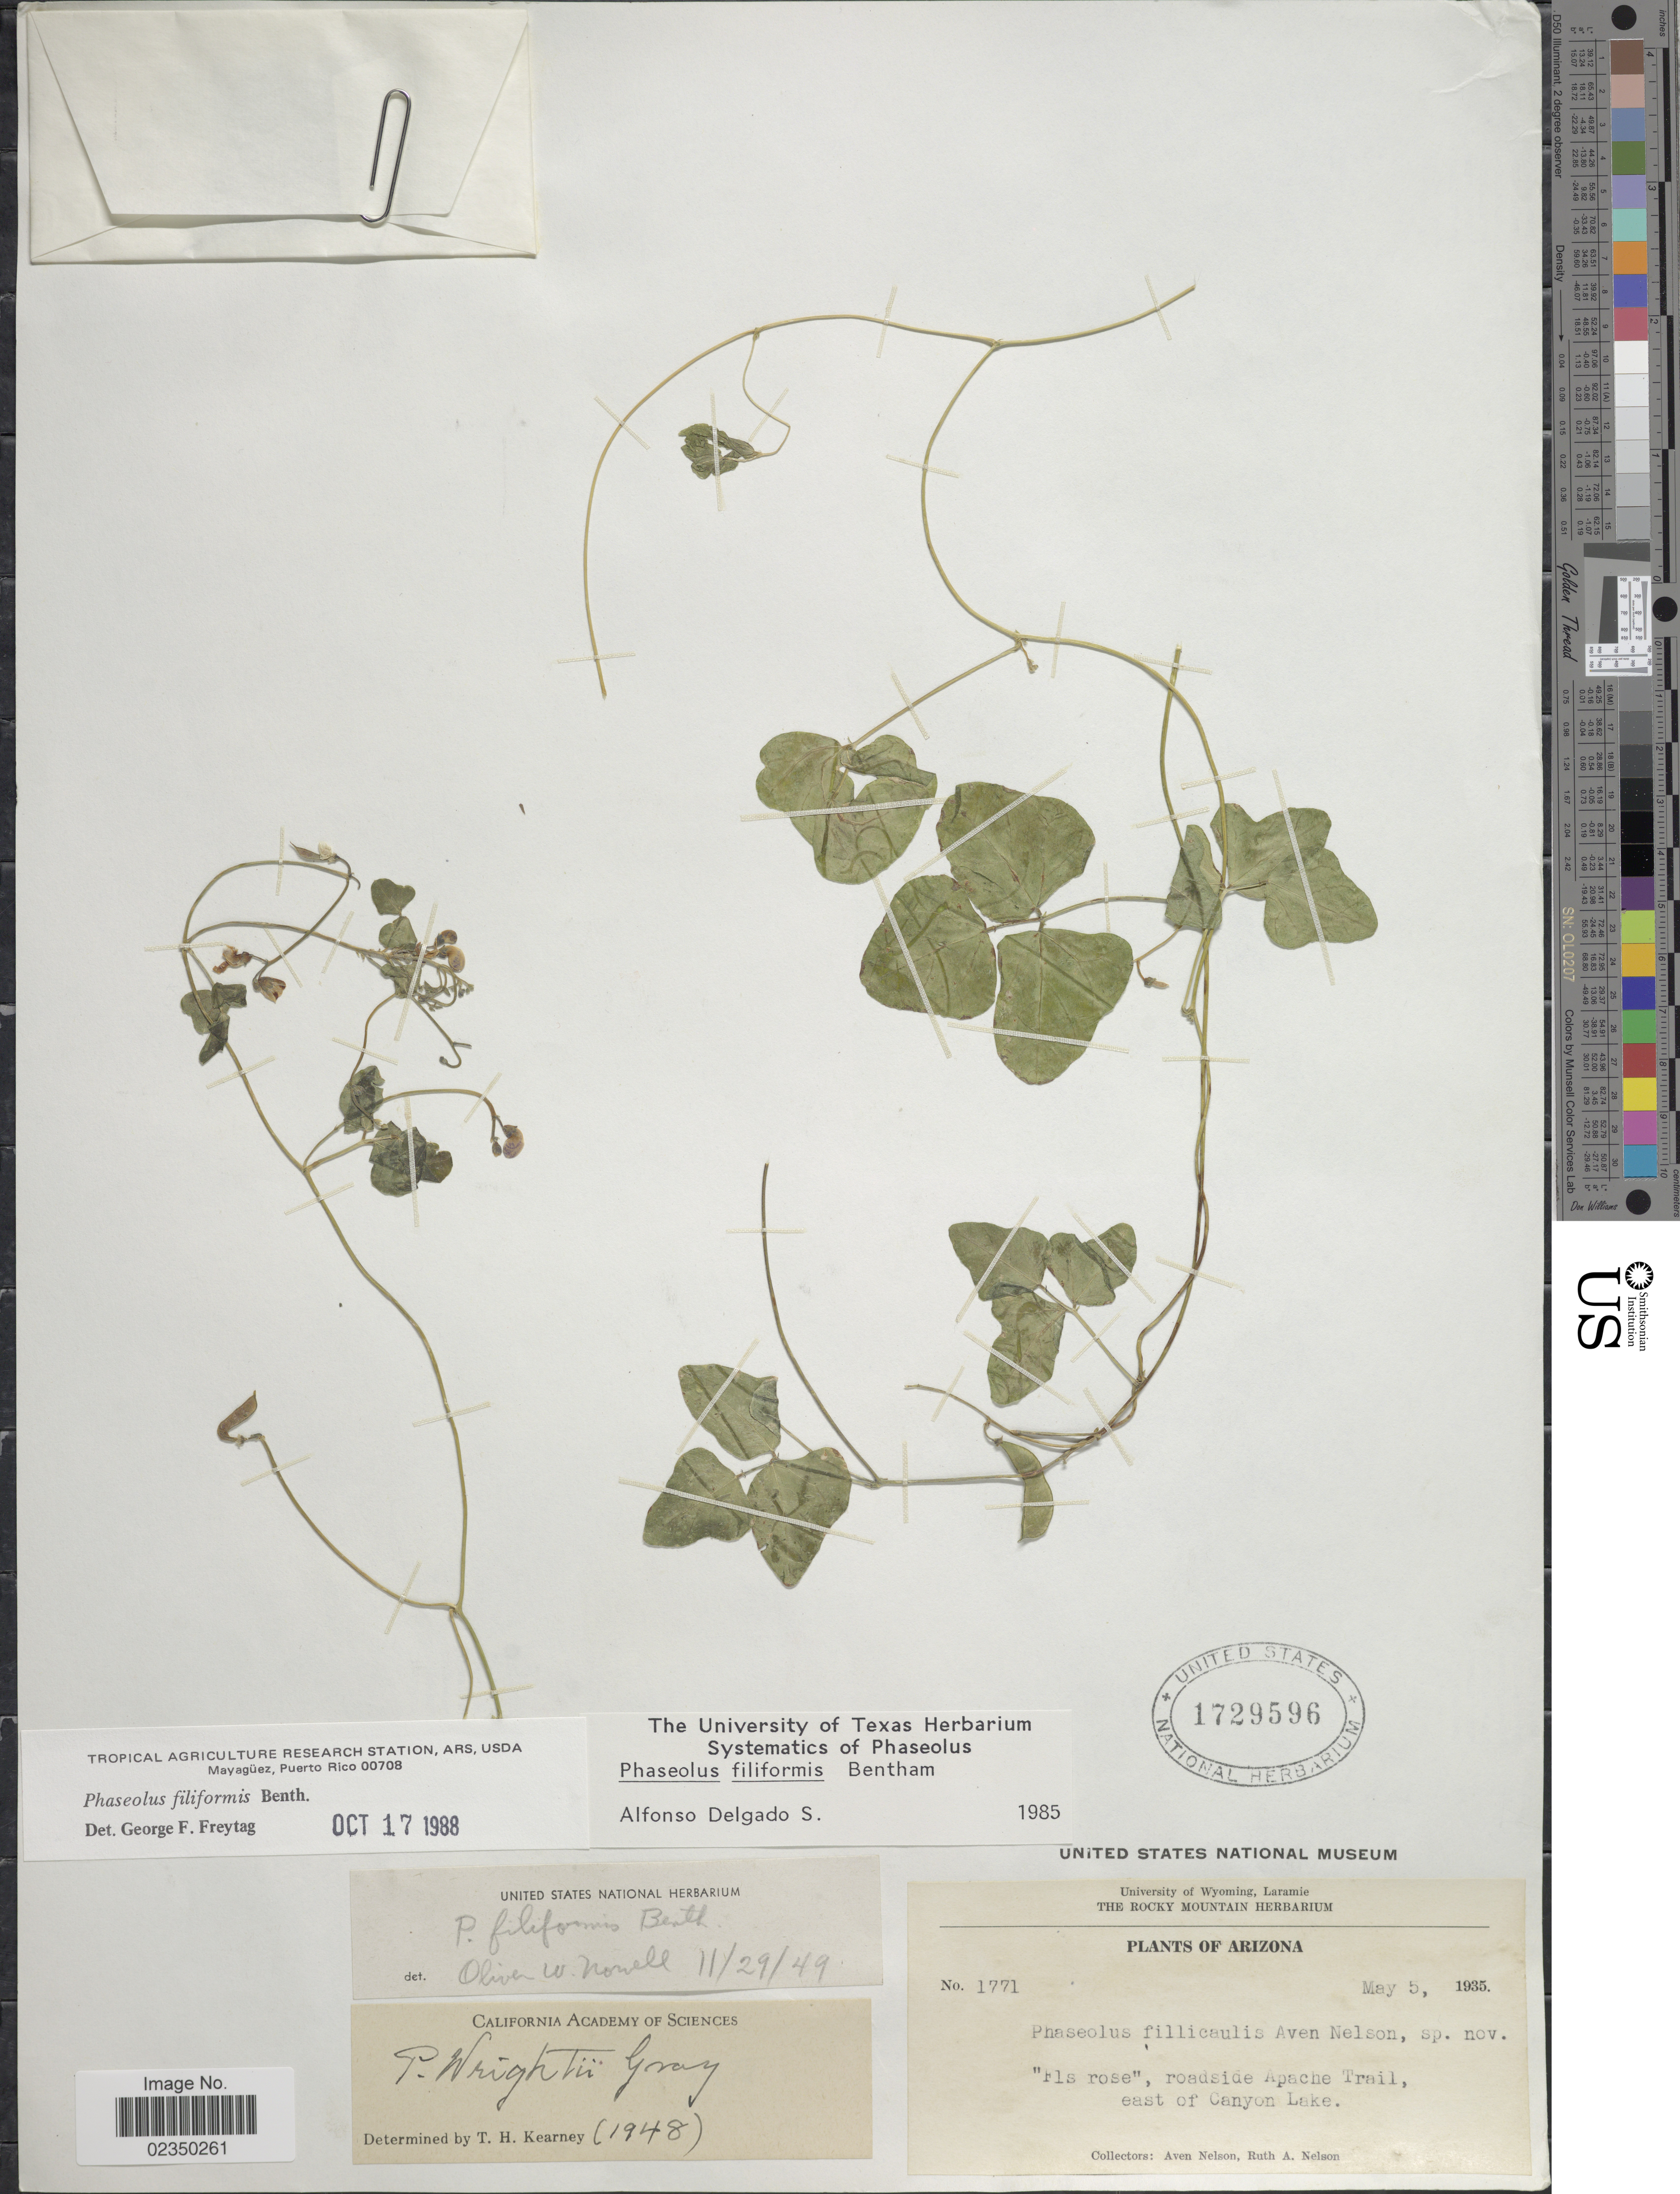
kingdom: Plantae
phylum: Tracheophyta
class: Magnoliopsida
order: Fabales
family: Fabaceae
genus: Phaseolus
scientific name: Phaseolus filiformis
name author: Benth.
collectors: A. Nelson & R. A. Nelson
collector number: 1771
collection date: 1935-05-05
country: United States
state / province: Arizona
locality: Roadside Apache Trail, east of Canyon Lake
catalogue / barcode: US 1729596